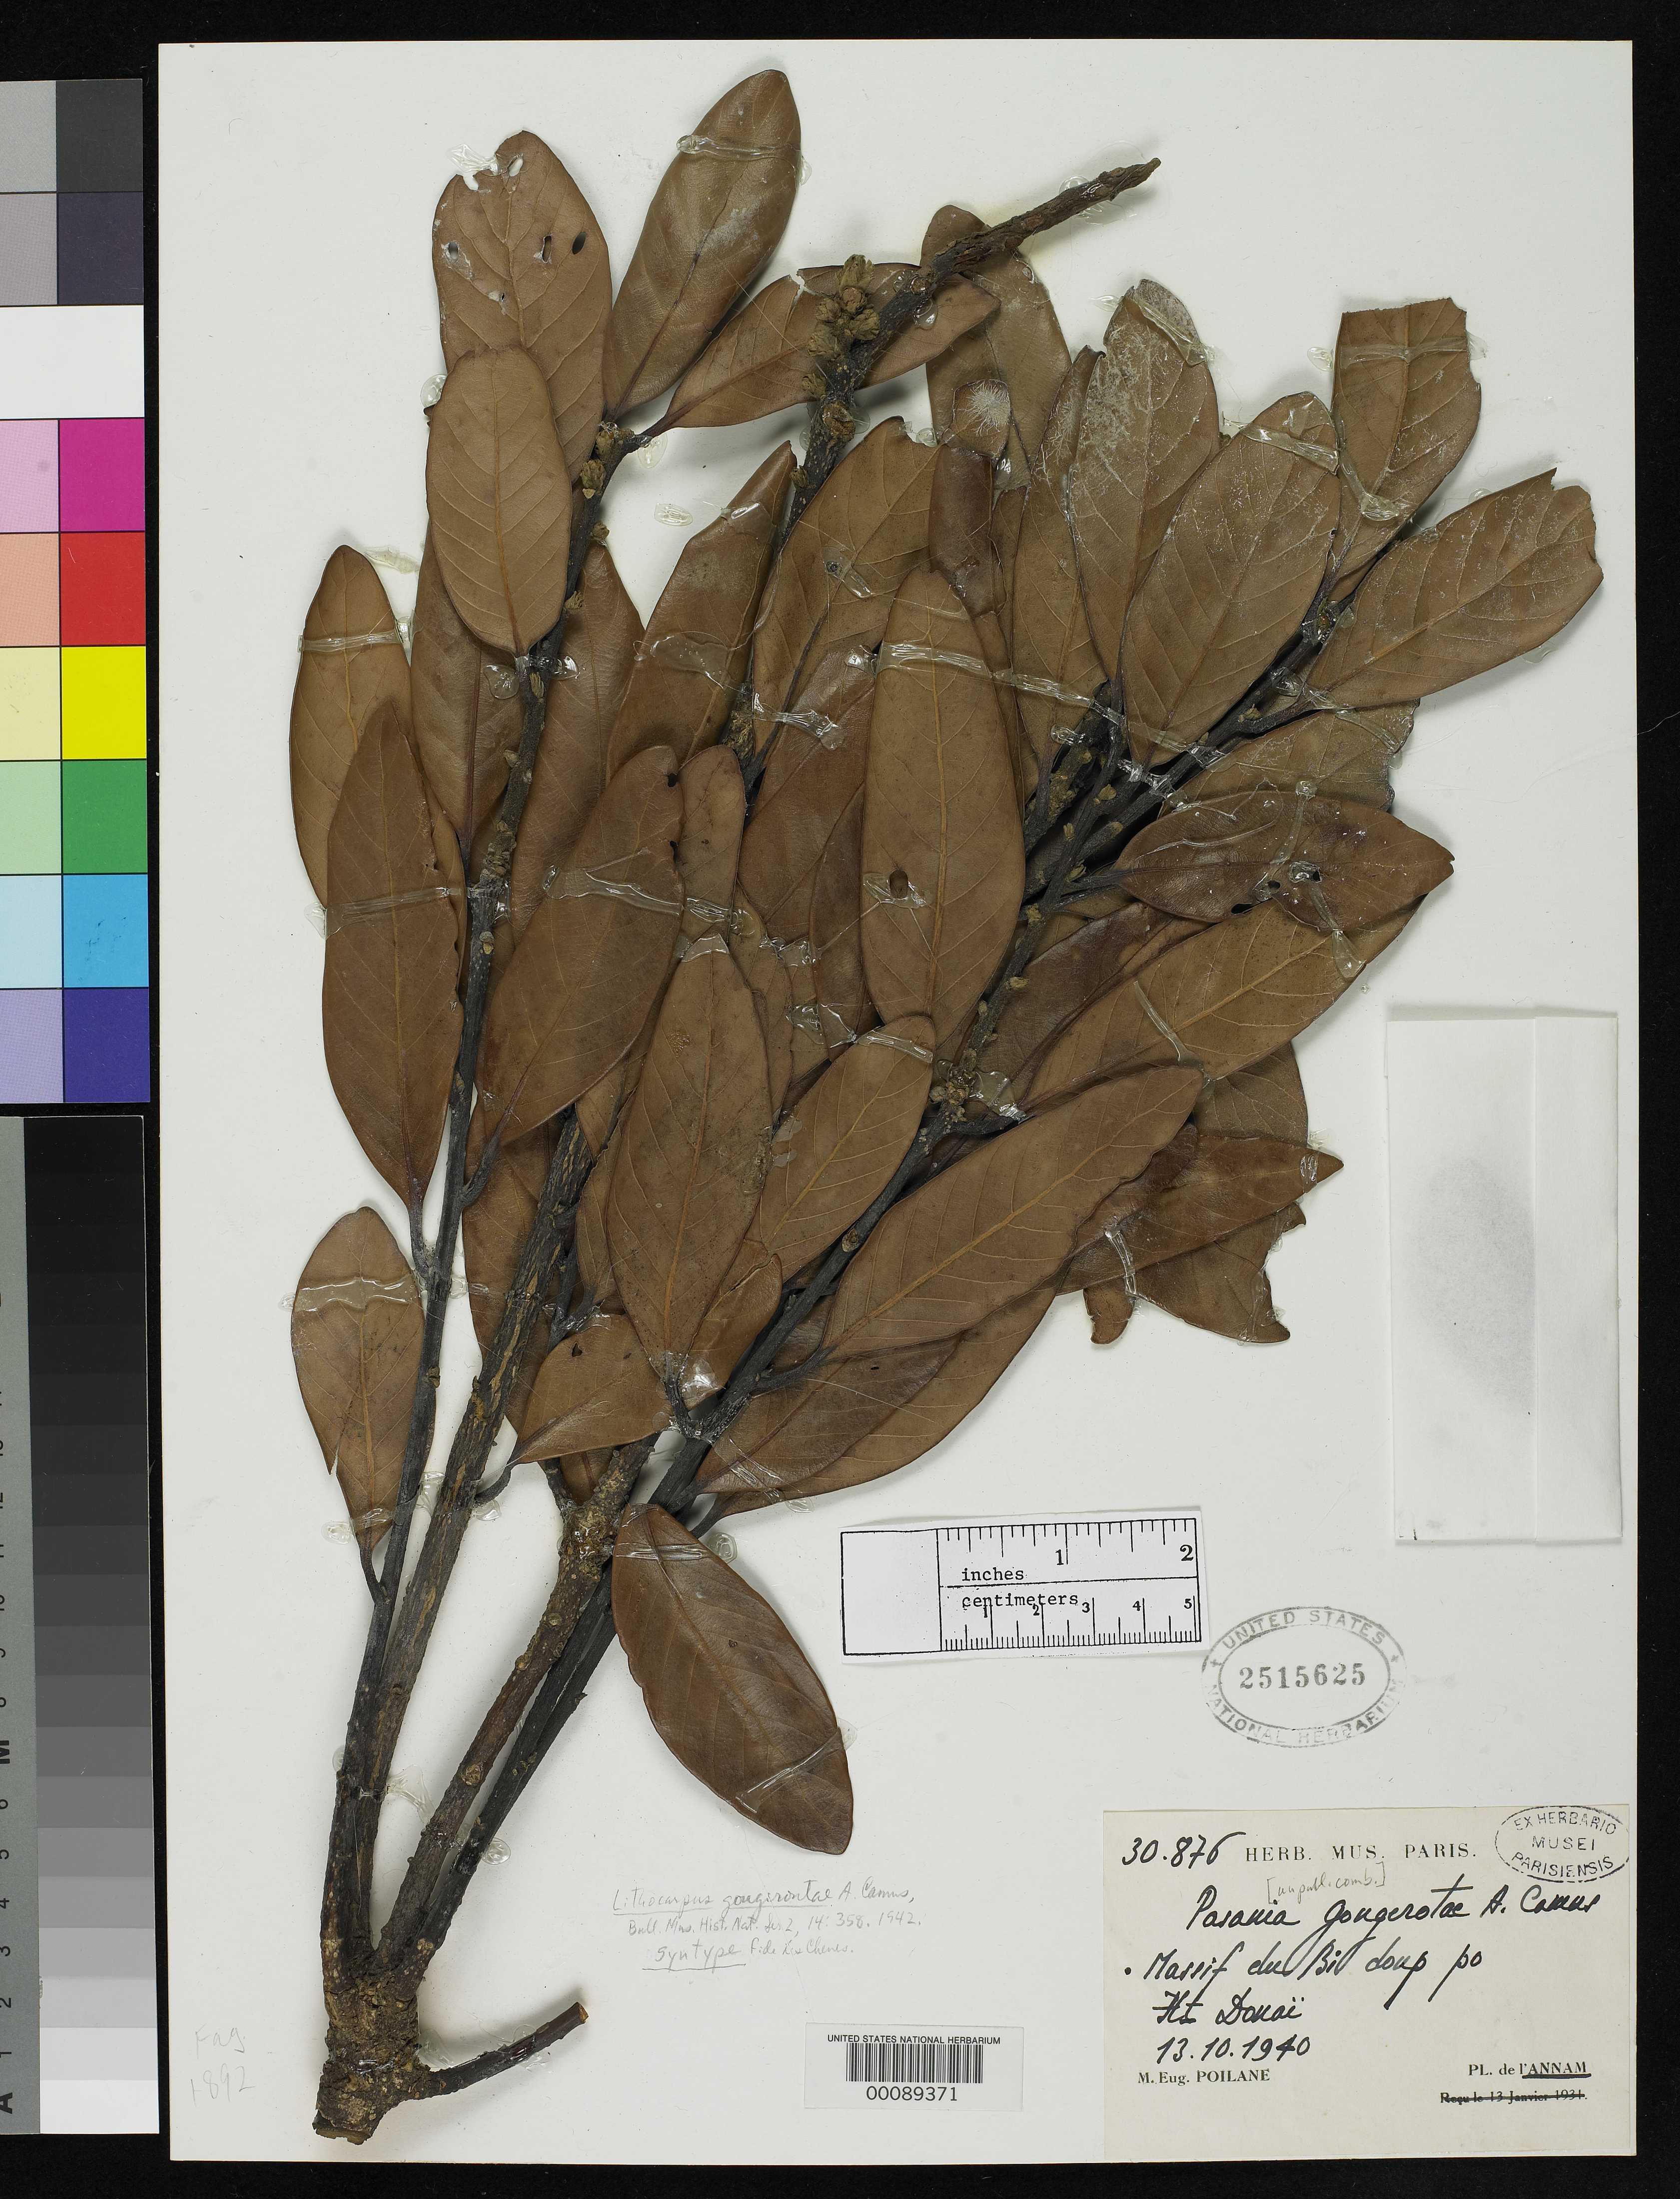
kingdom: Plantae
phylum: Tracheophyta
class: Magnoliopsida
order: Fagales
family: Fagaceae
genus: Lithocarpus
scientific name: Lithocarpus gougerotae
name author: A. Camus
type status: Syntype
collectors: E. Poilane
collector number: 30876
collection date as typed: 13 Oct 1940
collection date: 1940-10-13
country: Vietnam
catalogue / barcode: US 2515625